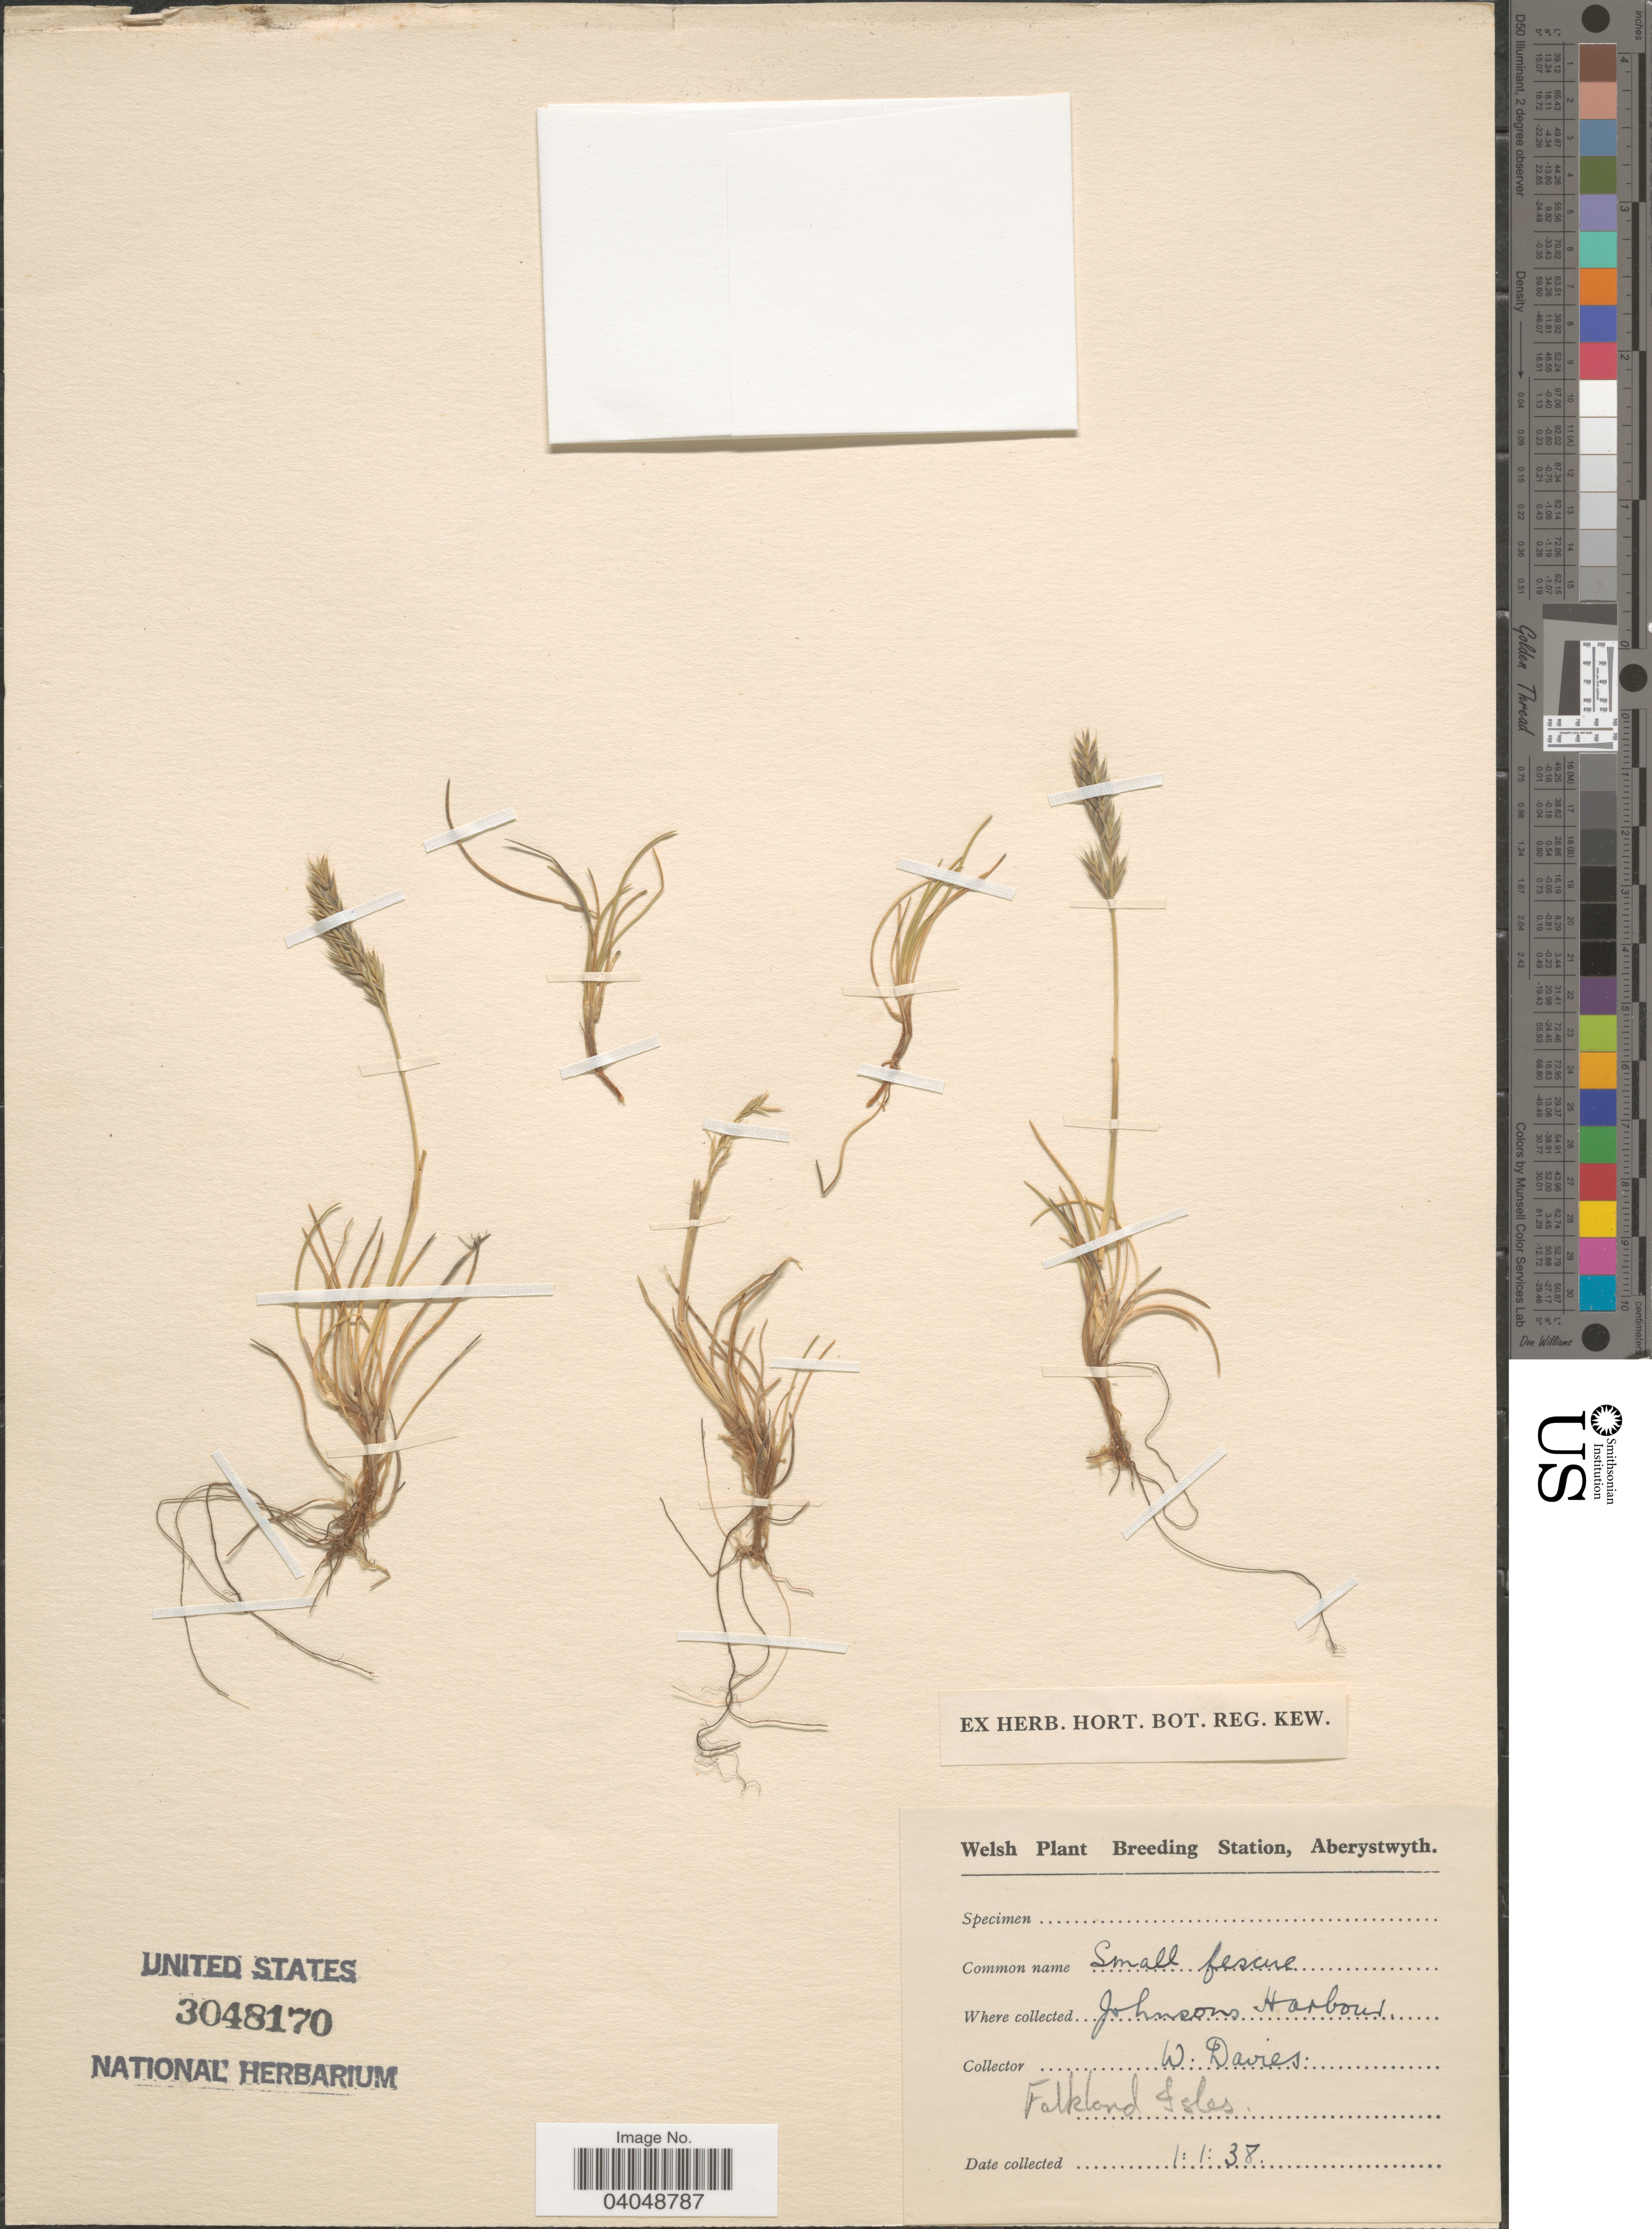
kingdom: Plantae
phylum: Tracheophyta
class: Liliopsida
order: Poales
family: Poaceae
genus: Festuca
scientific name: Festuca sp.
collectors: W. Davies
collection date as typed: Transcribed d/m/y: 1/1/38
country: Falkland Islands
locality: Johnsons Harbour. Falkland Isles.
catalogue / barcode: US 3048170